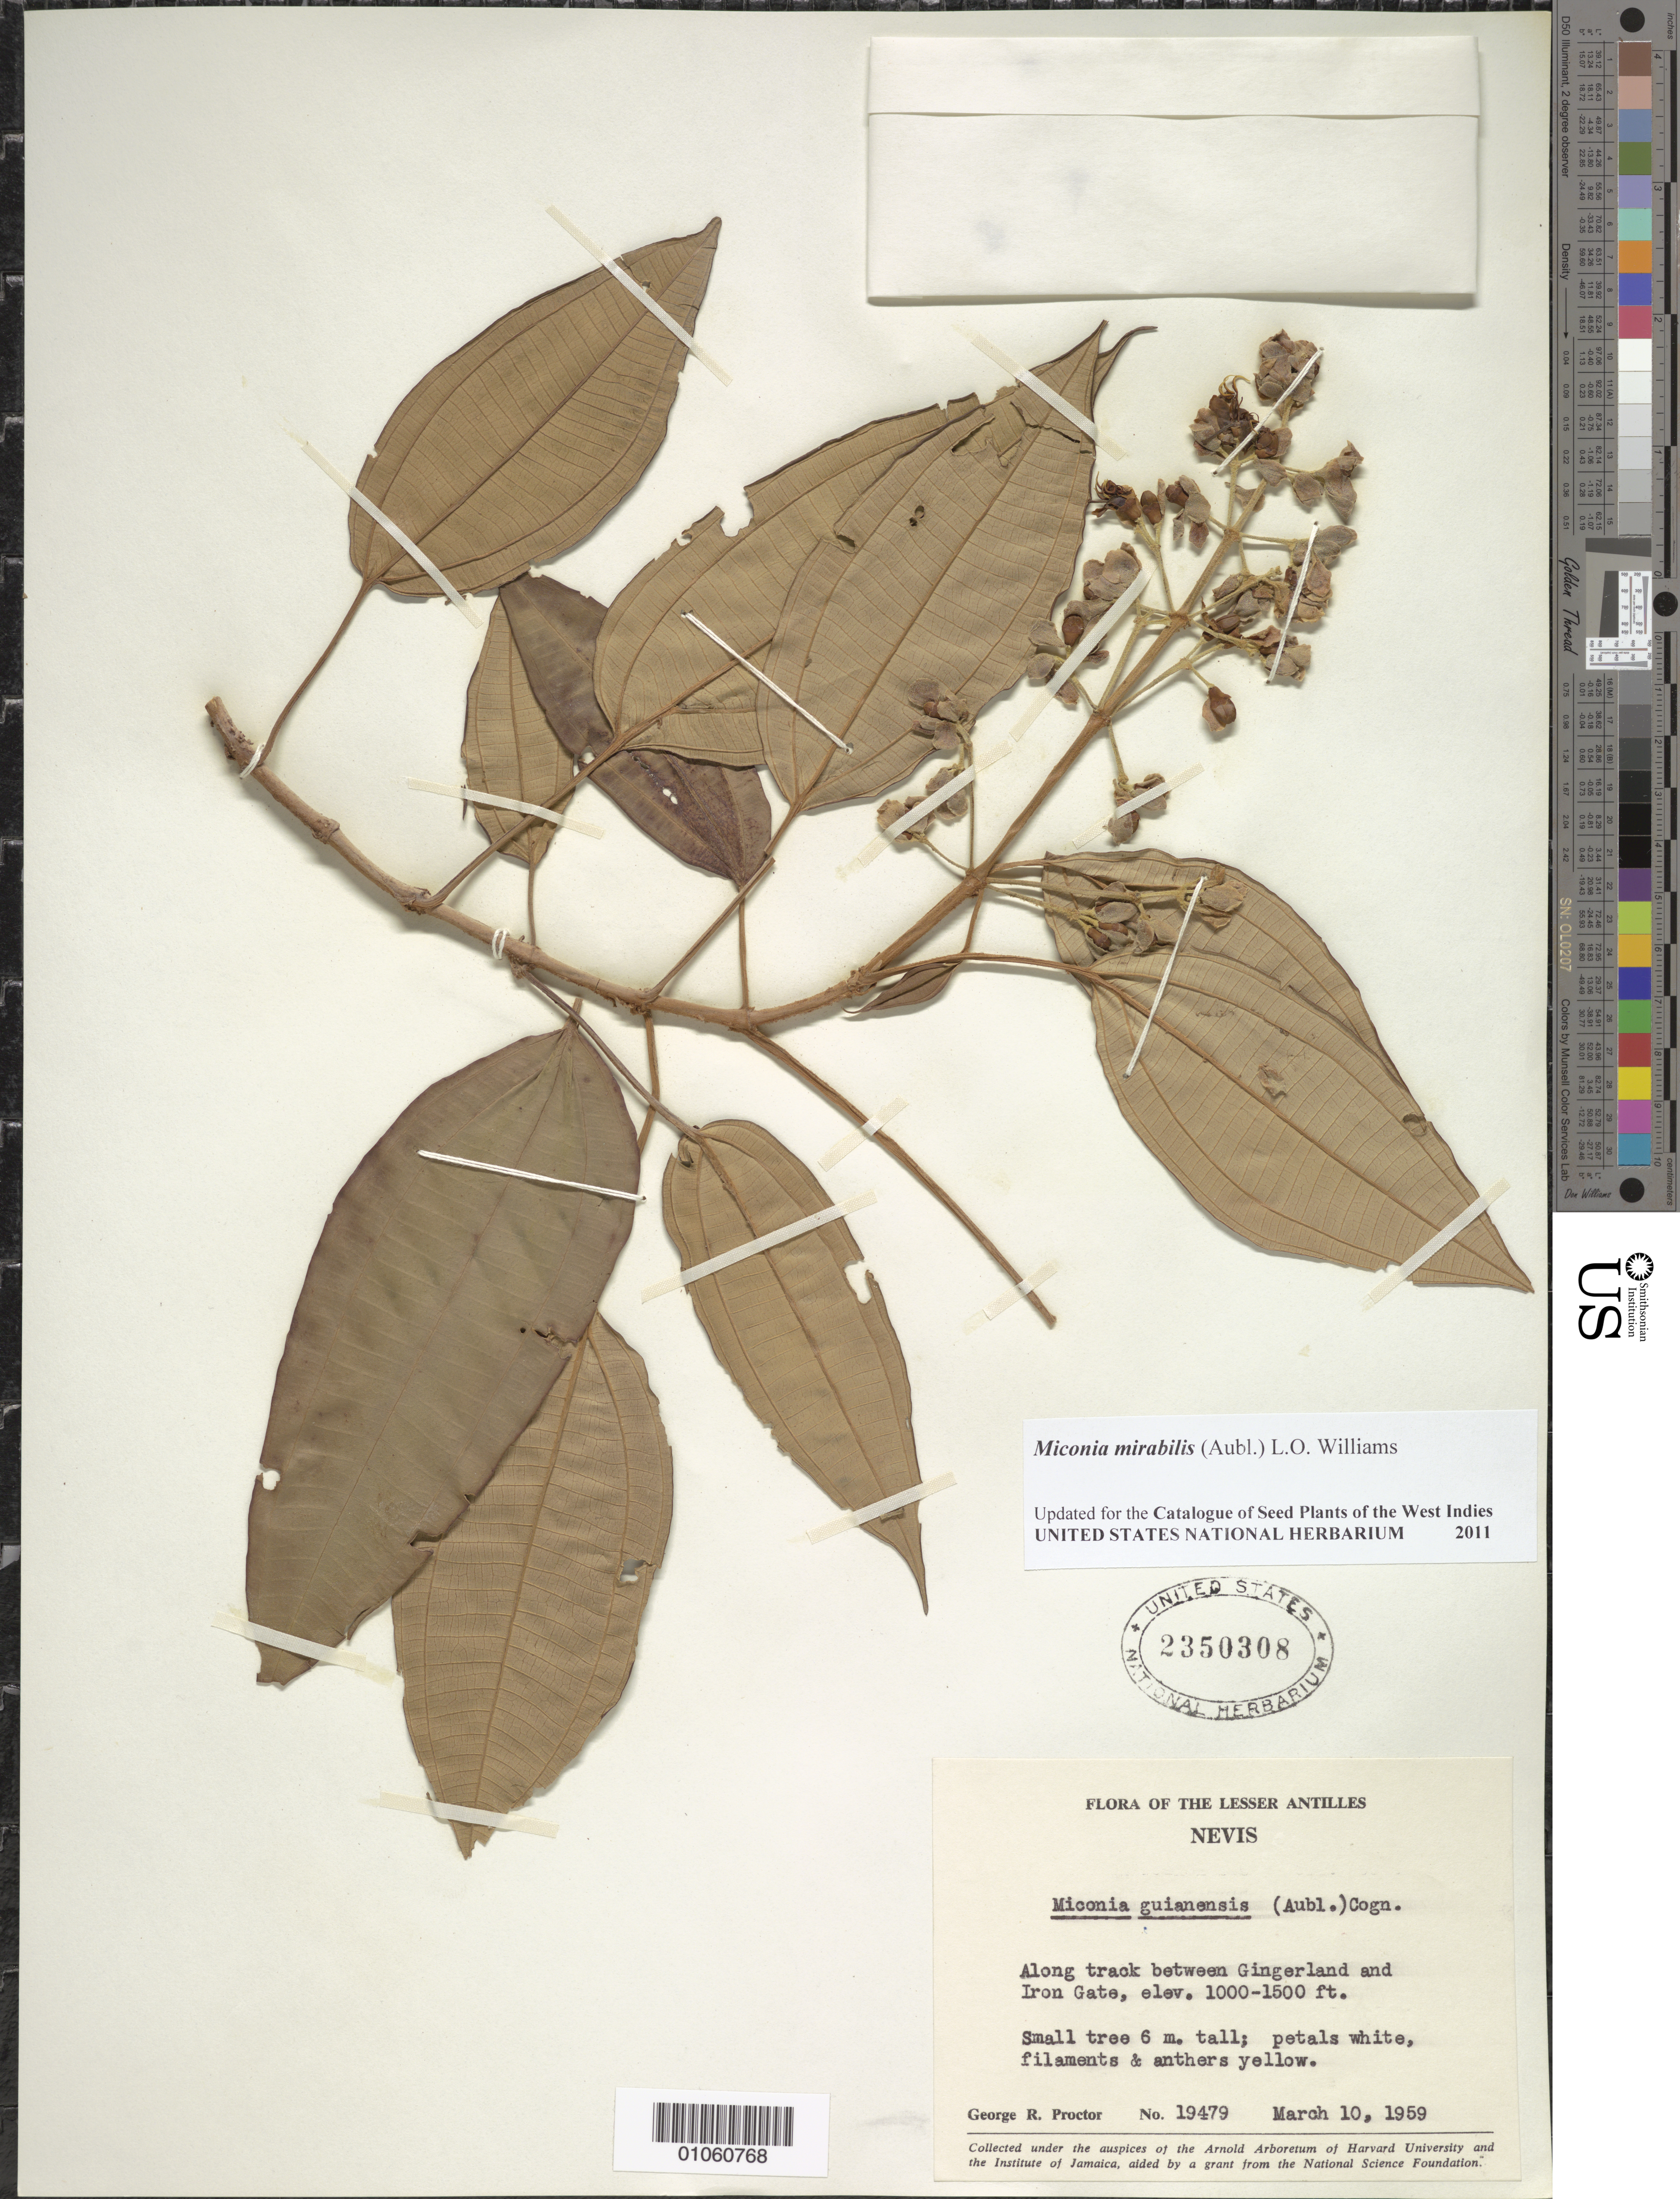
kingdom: Plantae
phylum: Tracheophyta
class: Magnoliopsida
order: Myrtales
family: Melastomataceae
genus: Miconia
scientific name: Miconia mirabilis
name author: (Aubl.) L.O. Williams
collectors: G. R. Proctor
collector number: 19479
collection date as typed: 10 Mar 1959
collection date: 1959-03-10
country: St. Christopher-Nevis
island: Nevis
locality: Gingerland to Iron Gate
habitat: Along track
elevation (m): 305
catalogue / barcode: US 2350308